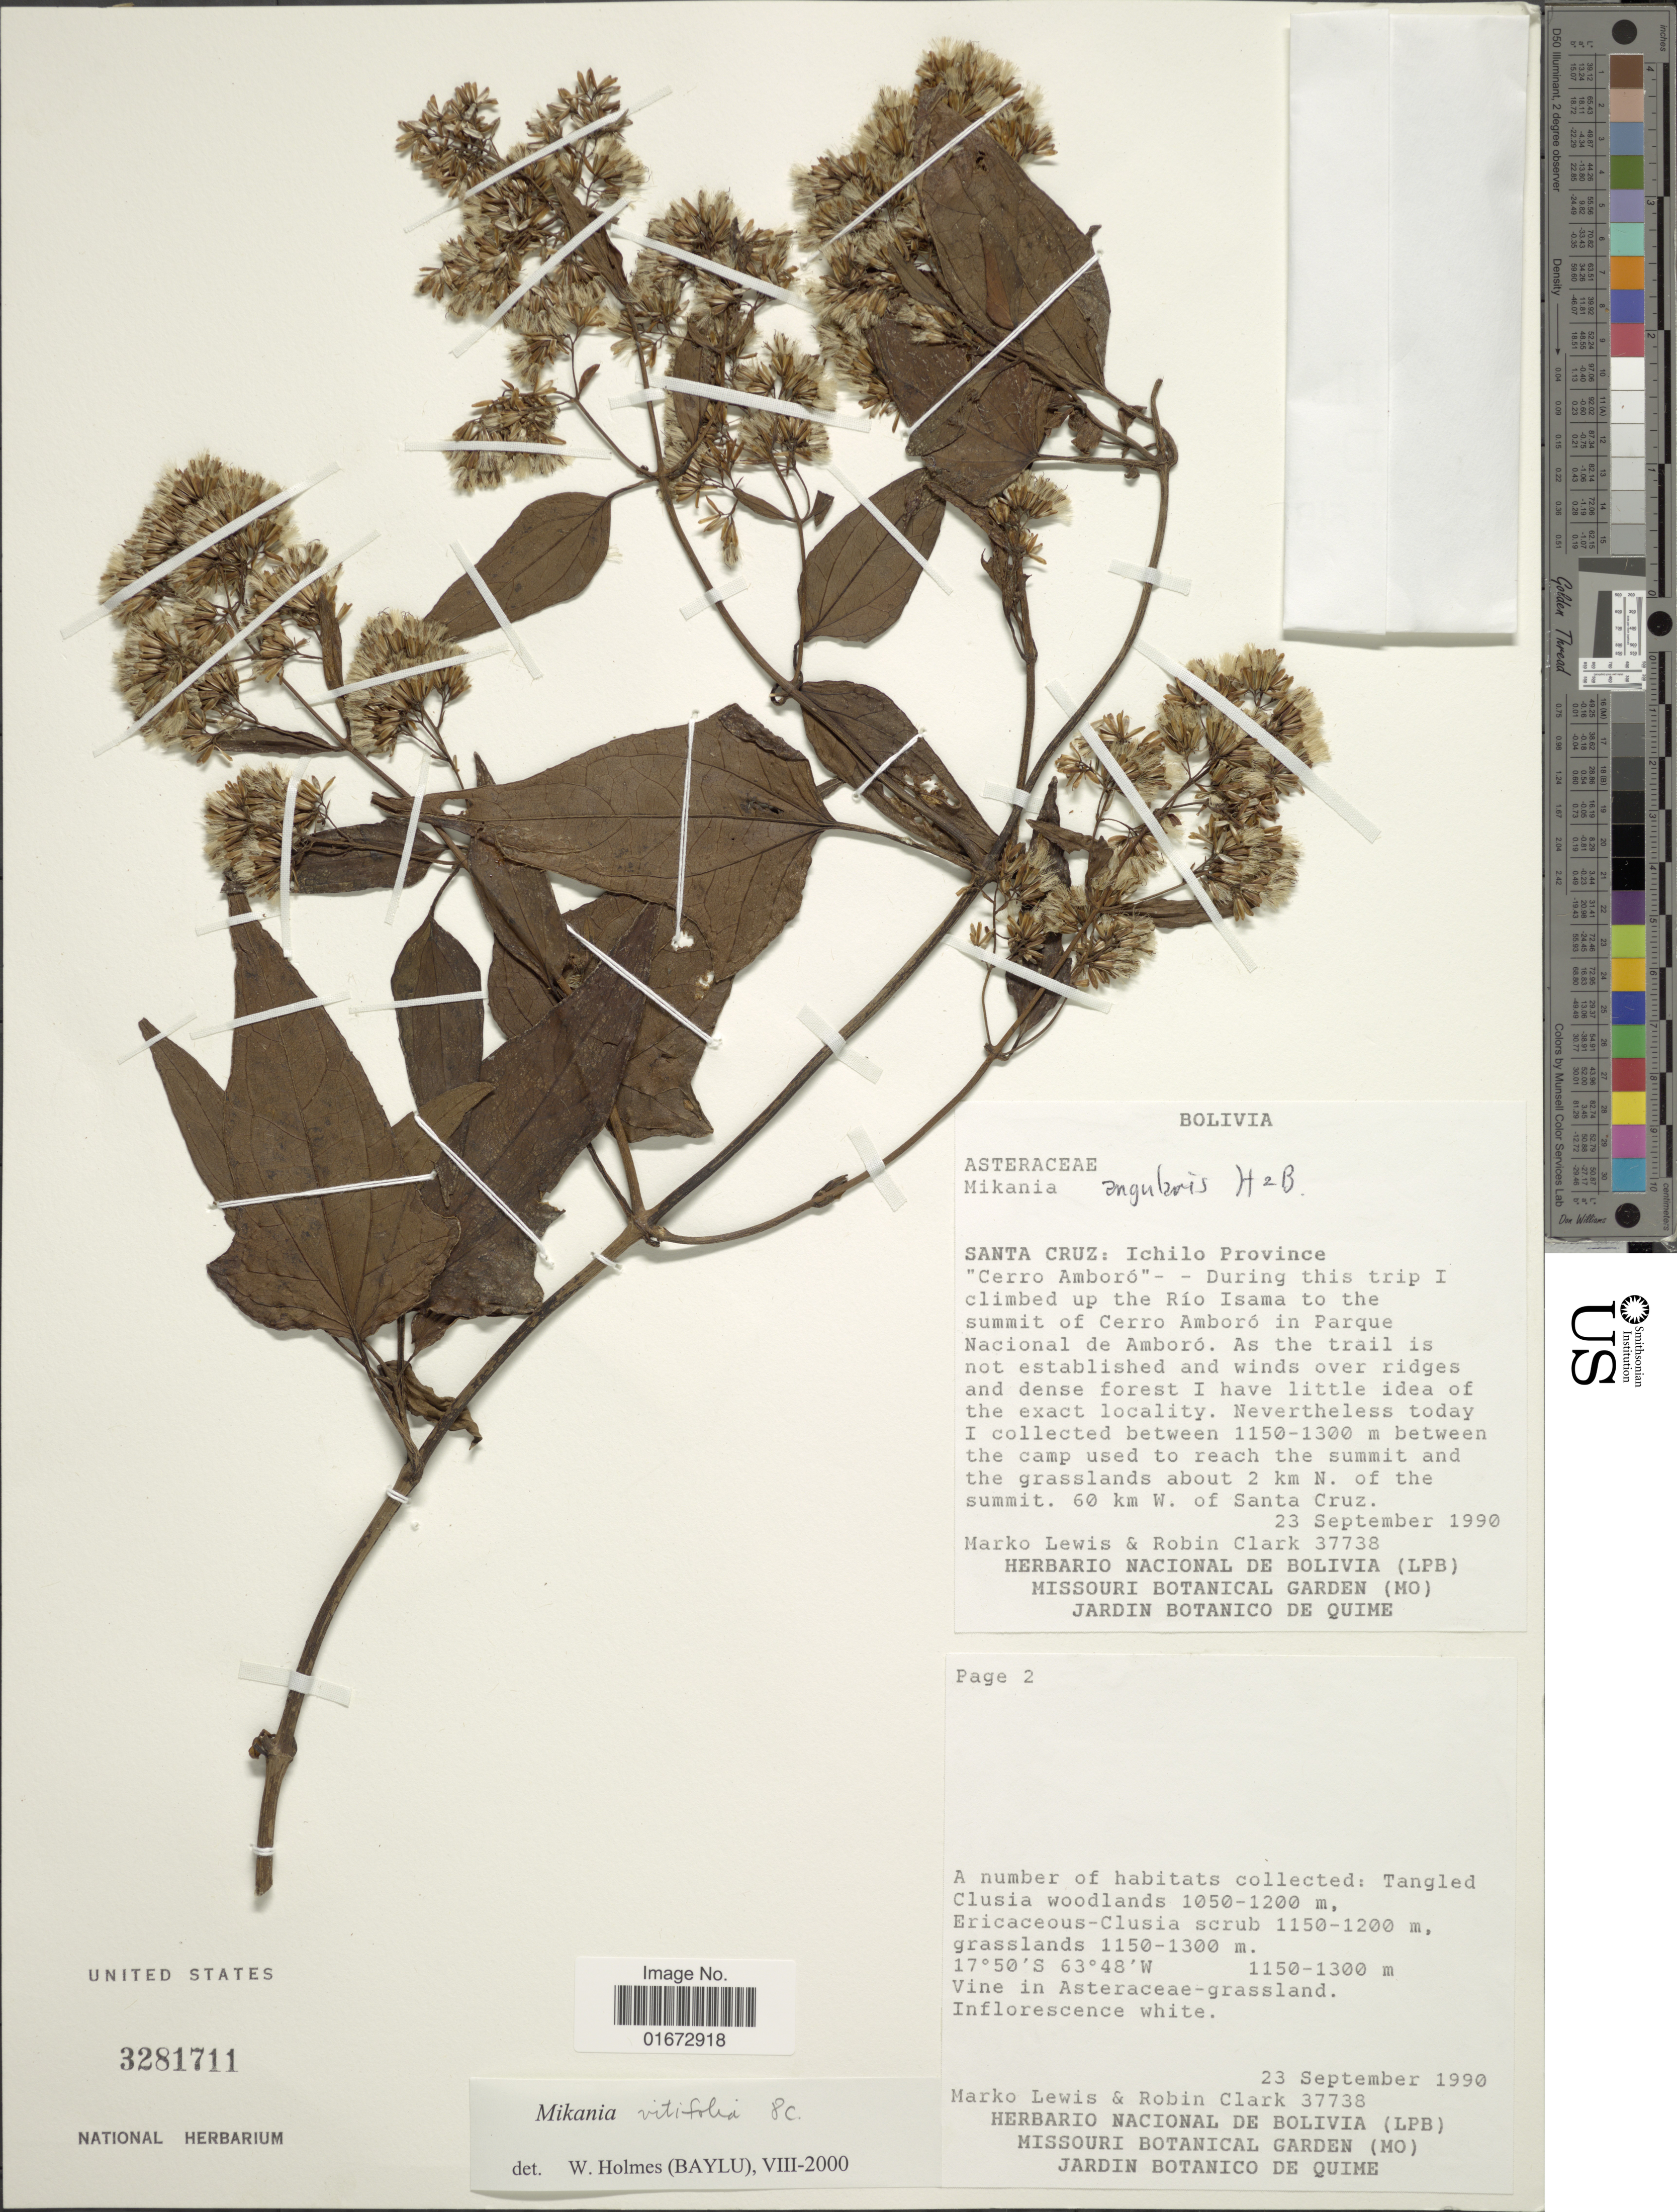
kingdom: Plantae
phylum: Tracheophyta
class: Magnoliopsida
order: Asterales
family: Asteraceae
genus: Mikania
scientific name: Mikania vitifolia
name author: DC.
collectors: M. A. Lewis & R. Clark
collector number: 37738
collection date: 1990-09-23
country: Bolivia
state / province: Santa Cruz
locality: Santa Cruz: Ichilo Province. "Cerro Amboró" -- during this trip I climbed up the Rio Isama to the summi of Cerro Amboró in Parque Nacional de Amboró. Between the camp used to reach the summit and the grasslands about 2 km N. of the summit. 60 km W. of Santa Cruz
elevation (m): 1150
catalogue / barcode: US 3281711